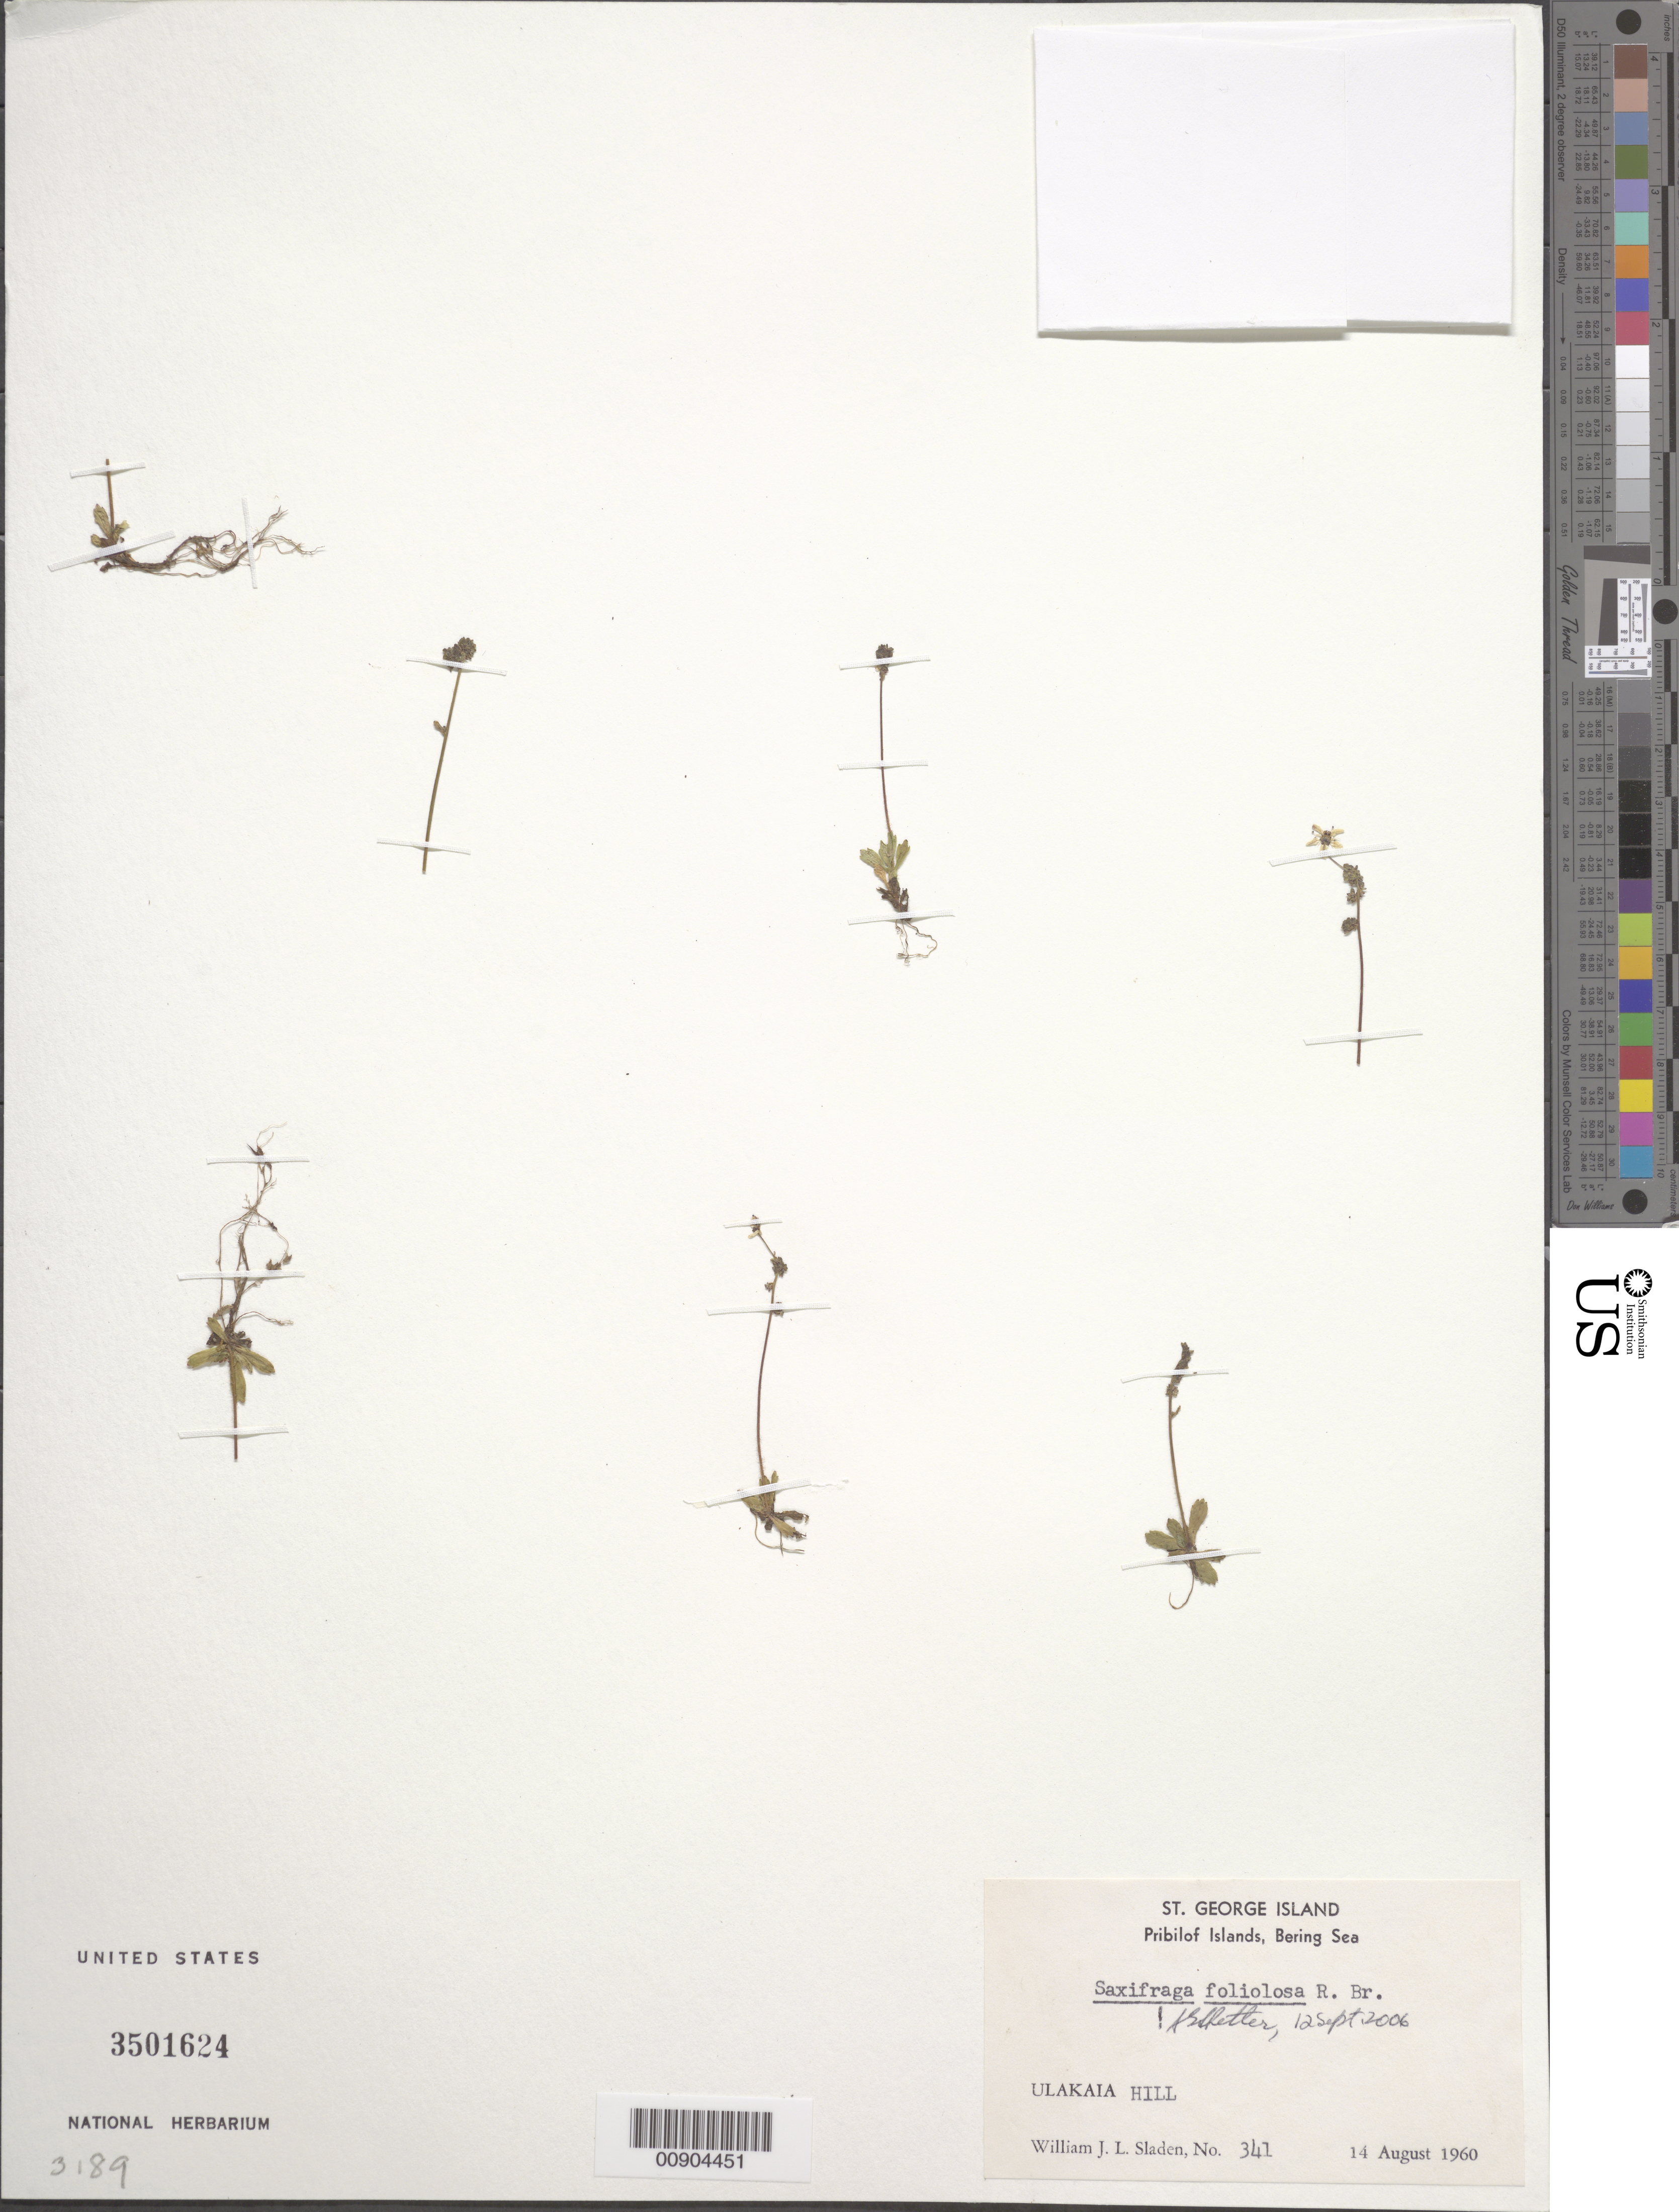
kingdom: Plantae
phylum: Tracheophyta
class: Magnoliopsida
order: Saxifragales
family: Saxifragaceae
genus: Micranthes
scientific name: Micranthes foliolosa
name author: (R. Br.) Gornall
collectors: W. Sladen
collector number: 341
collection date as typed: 14 Aug 1960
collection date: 1960-08-14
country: United States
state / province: Alaska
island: St. George Island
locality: St. George Island. Ulakaia Hill., Bering Sea, Pribilof Islands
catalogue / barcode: US 3501624